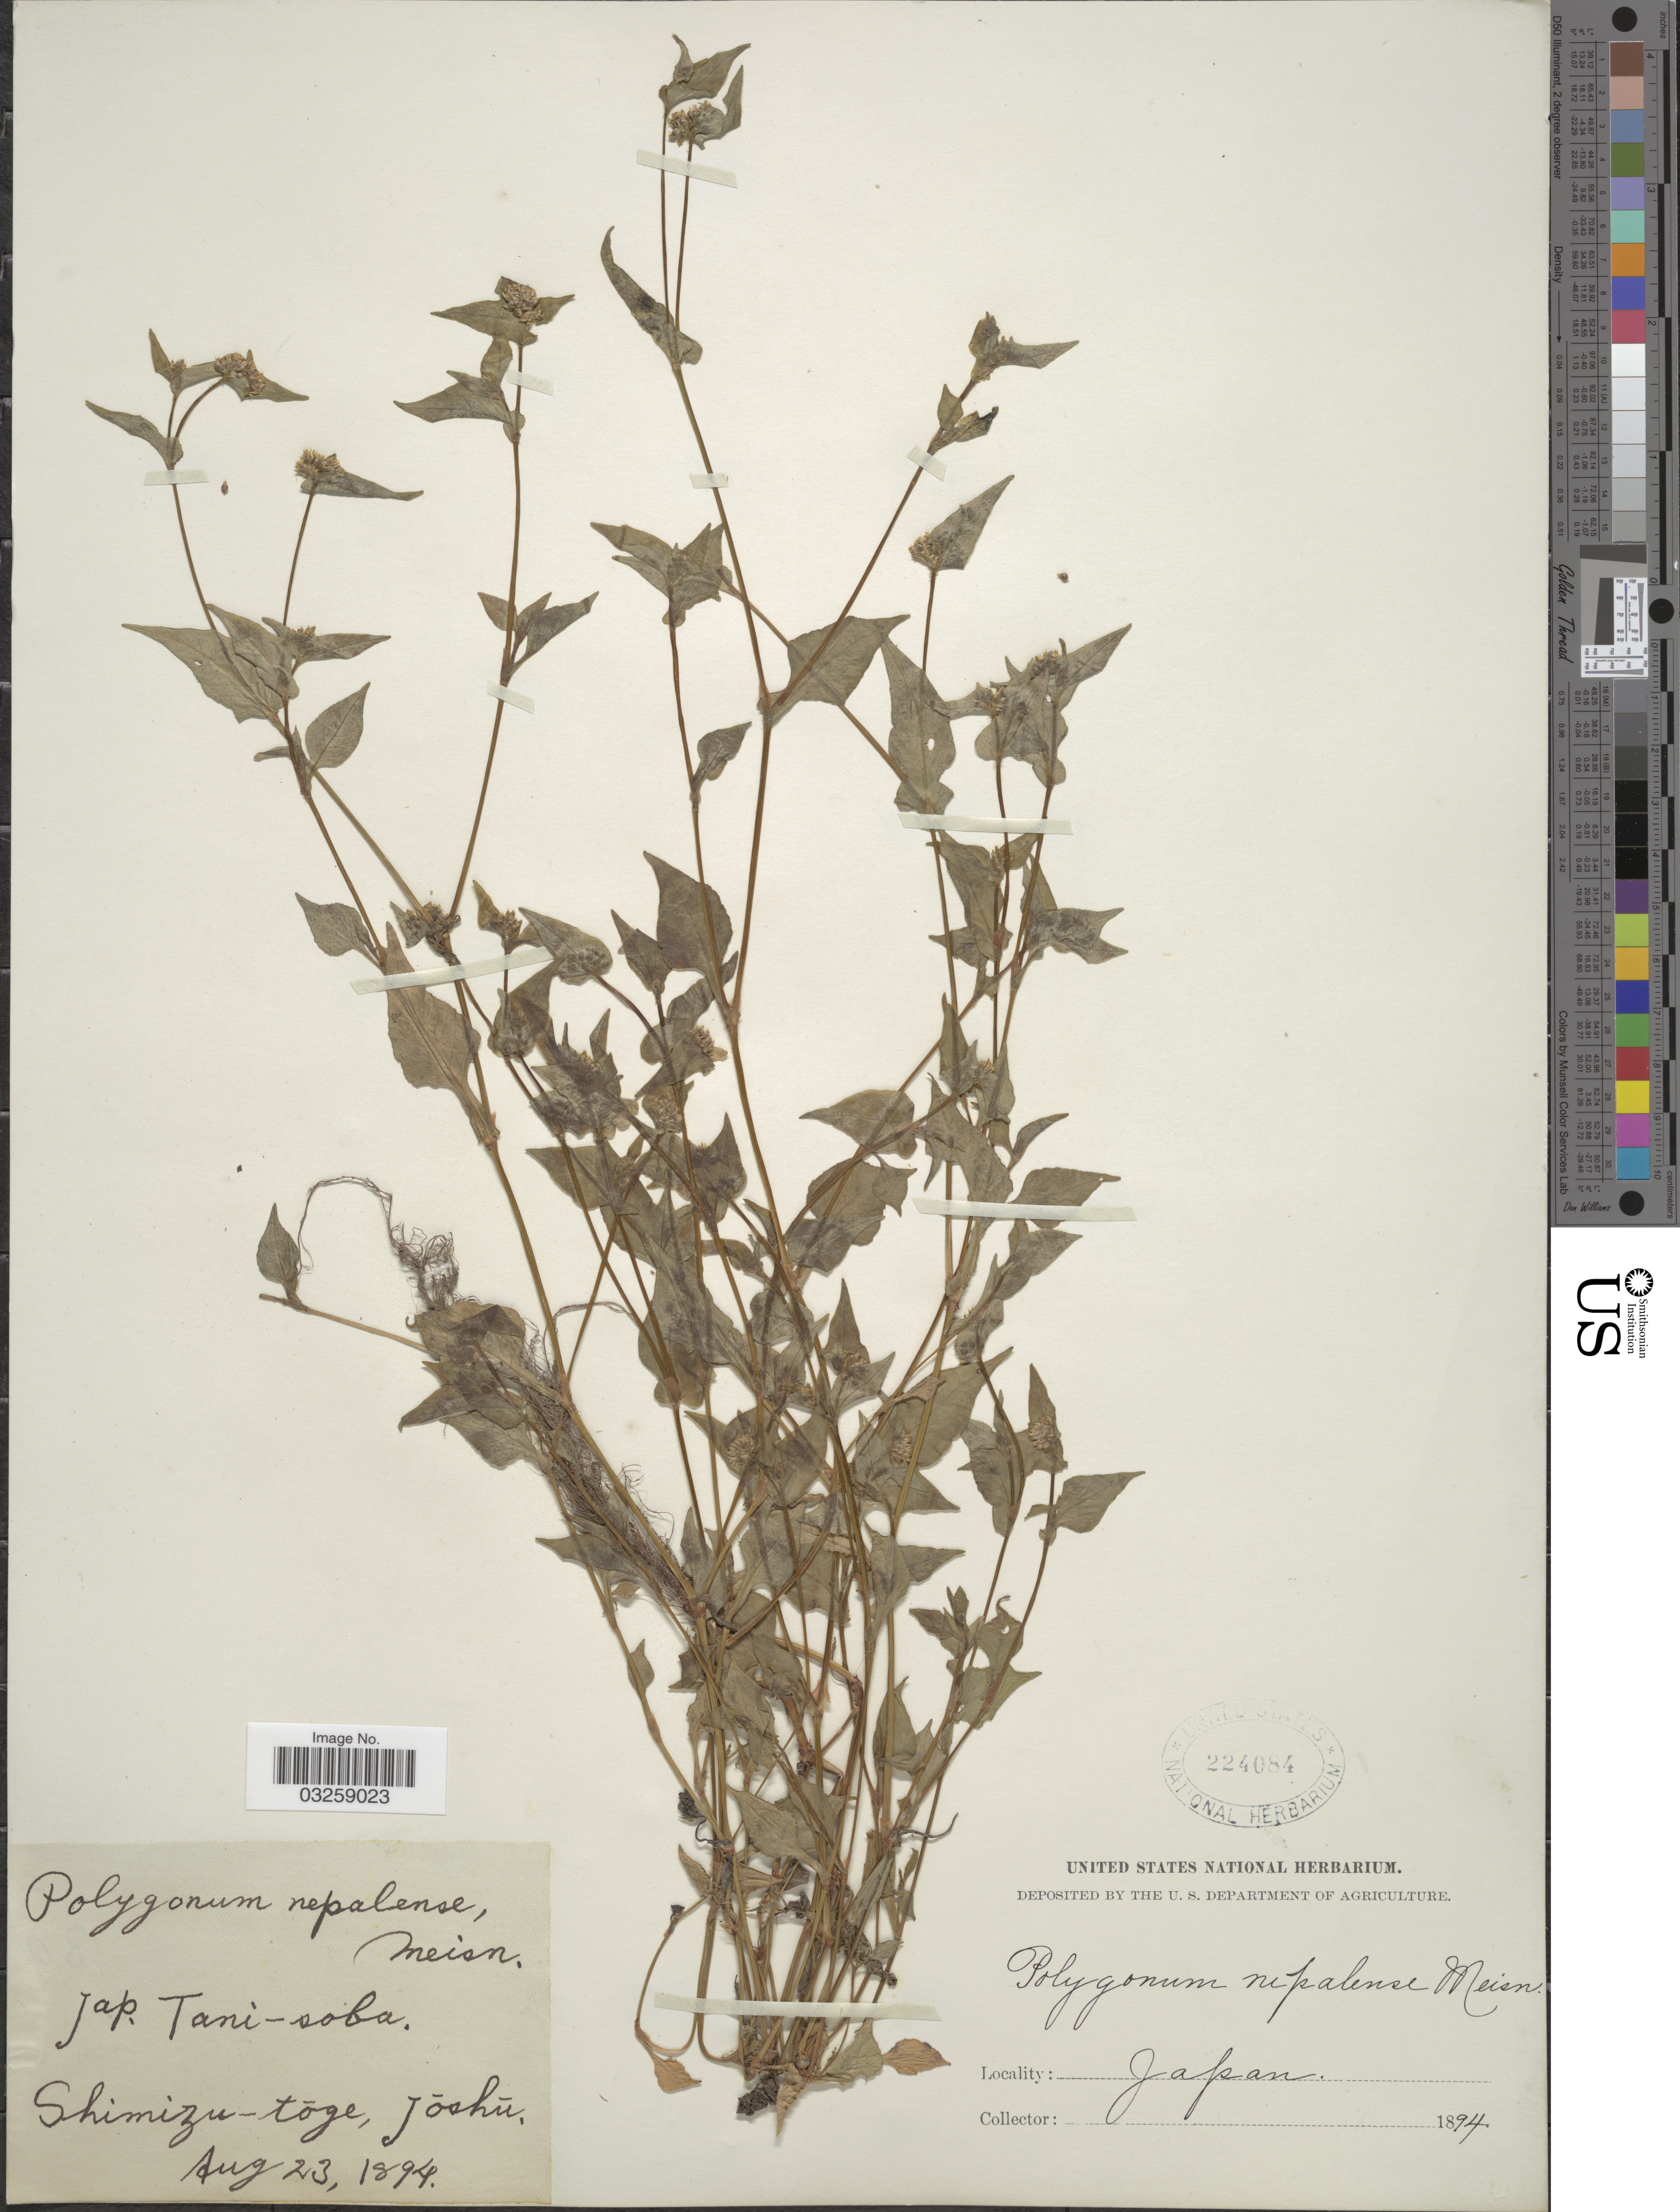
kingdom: Plantae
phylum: Tracheophyta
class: Magnoliopsida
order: Caryophyllales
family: Polygonaceae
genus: Polygonum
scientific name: Polygonum nepalense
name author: Meisn.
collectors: ex herb. U. S. Department of Agriculture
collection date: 1894-08-23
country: Japan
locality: Shimizu- tōge, Jōshū.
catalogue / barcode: US 224084